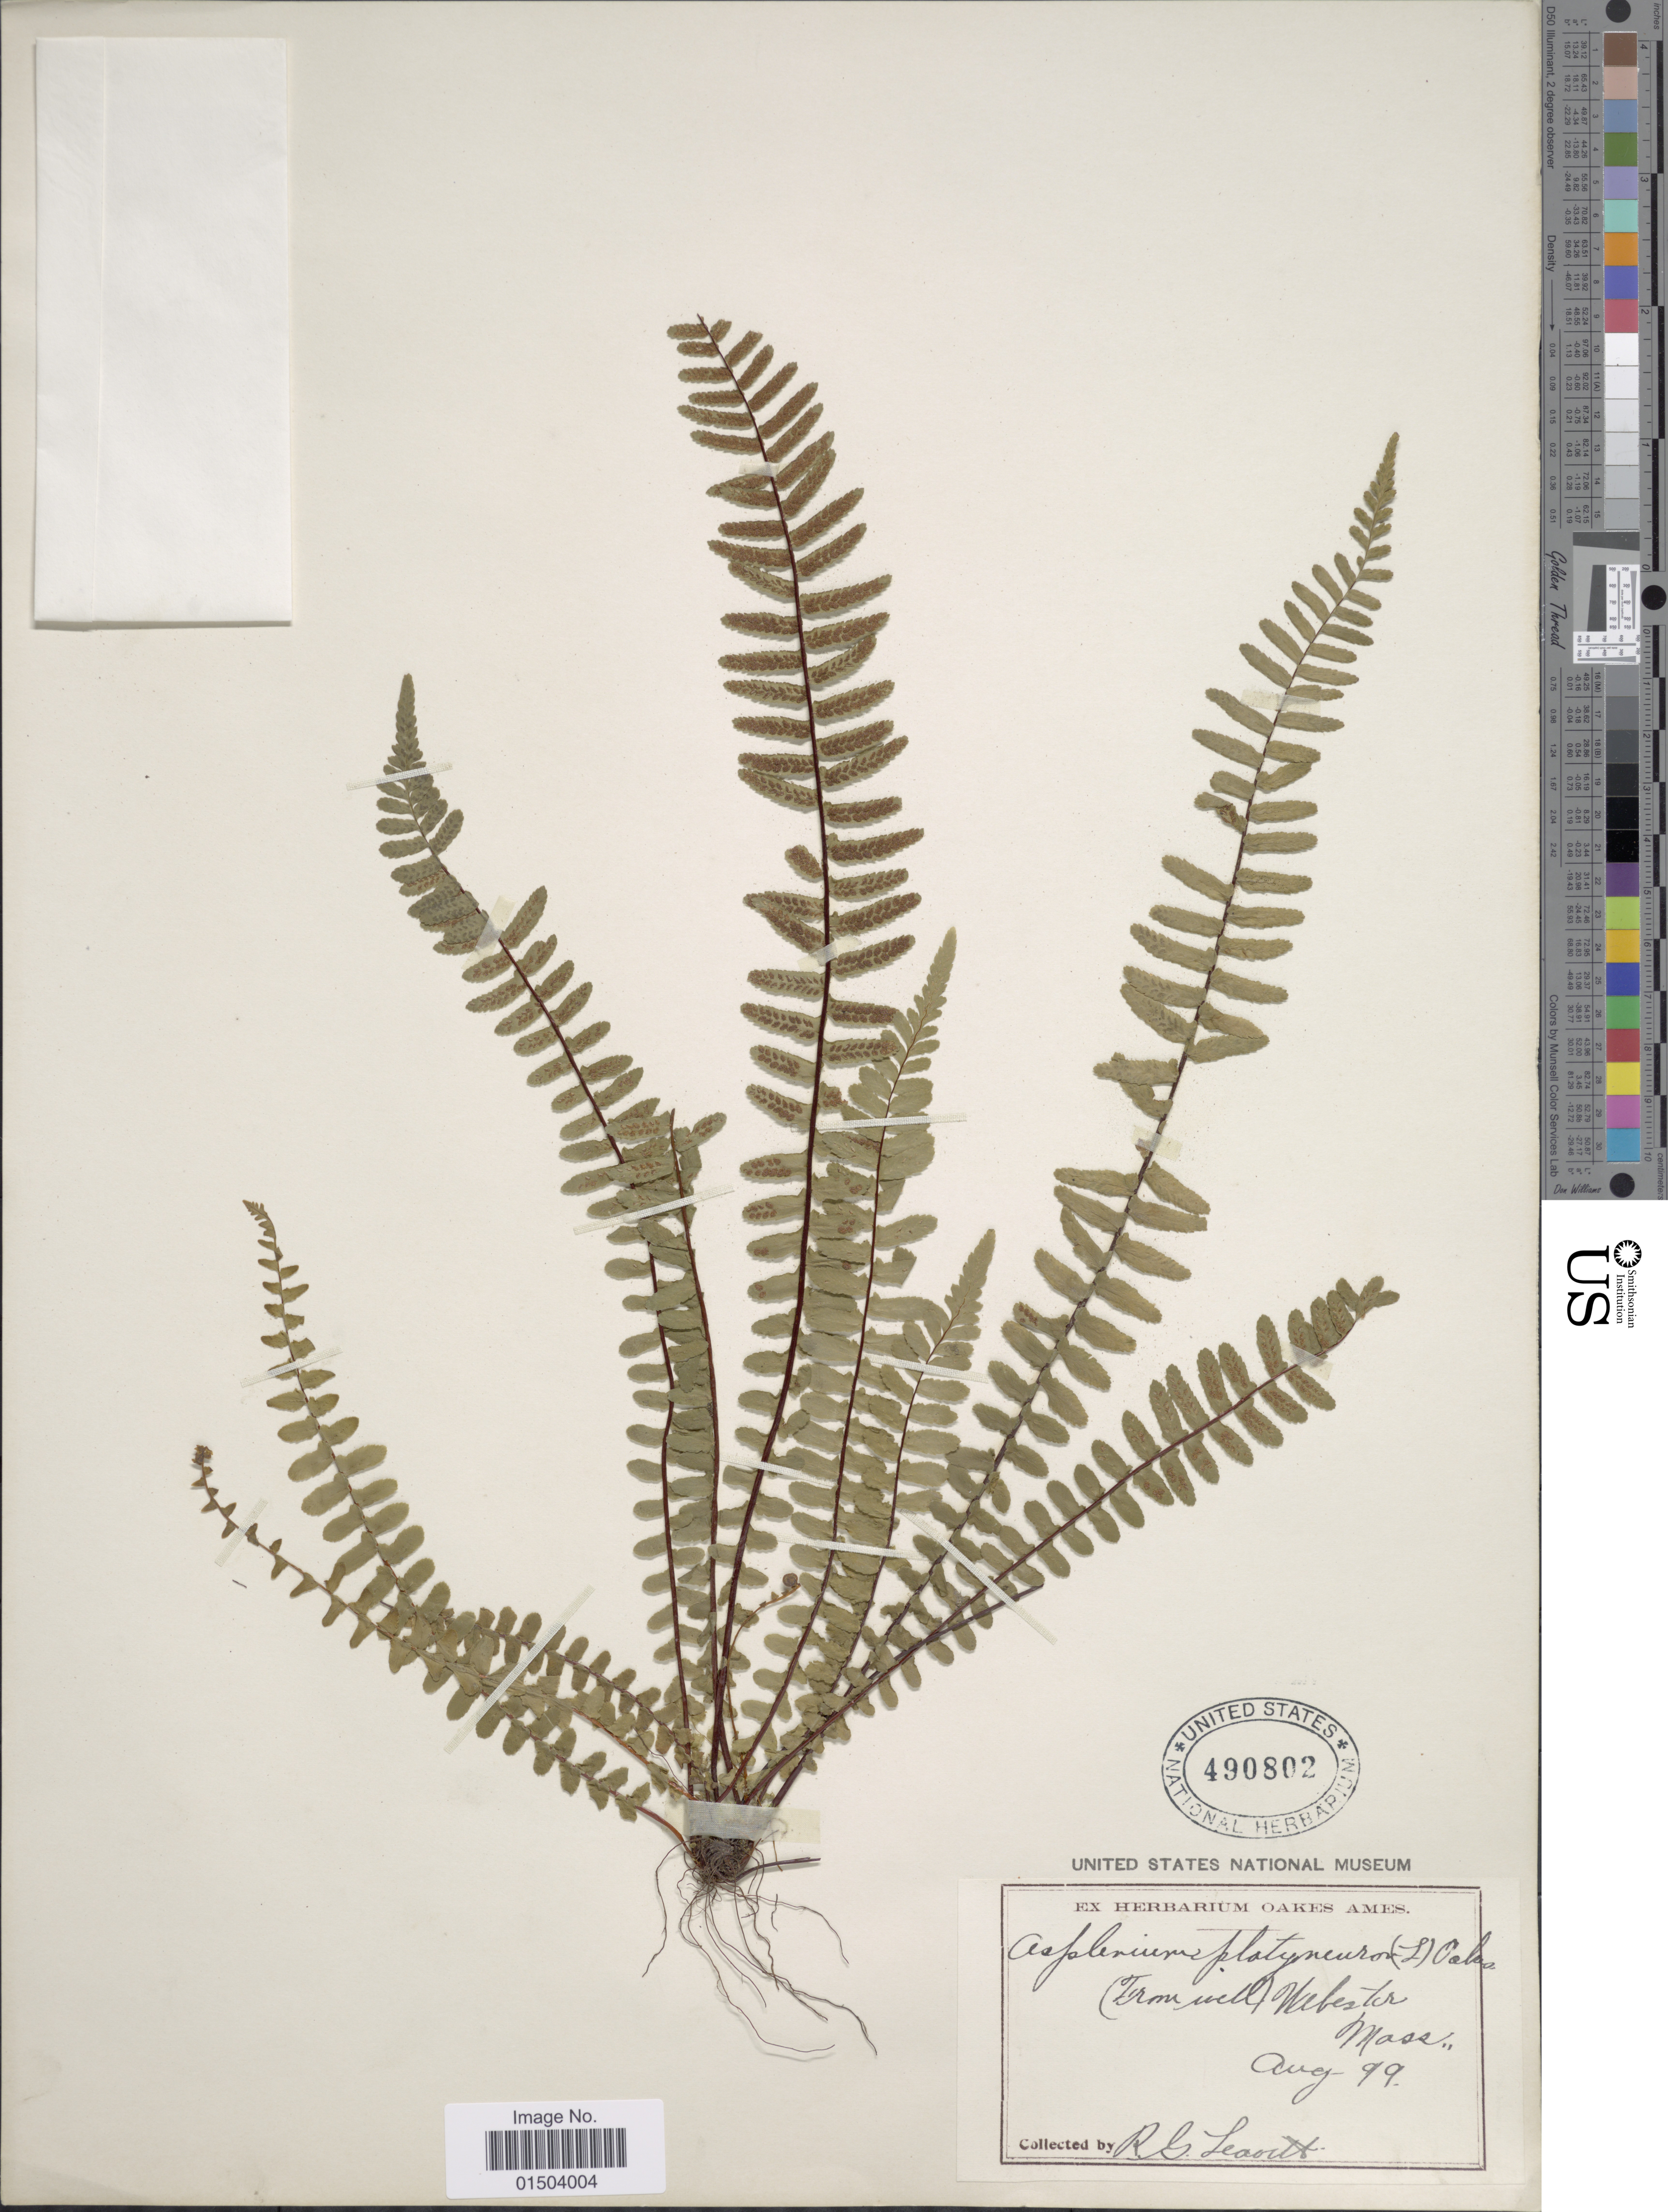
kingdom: Plantae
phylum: Tracheophyta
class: Polypodiopsida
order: Polypodiales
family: Aspleniaceae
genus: Asplenium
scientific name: Asplenium platyneuron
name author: (L.) Britton, Stearns & Poggenb.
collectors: R. G. Leavitt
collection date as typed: Transcribed d/m/y: /8/99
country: United States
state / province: Massachusetts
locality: (From well) Webester.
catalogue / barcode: US 490802